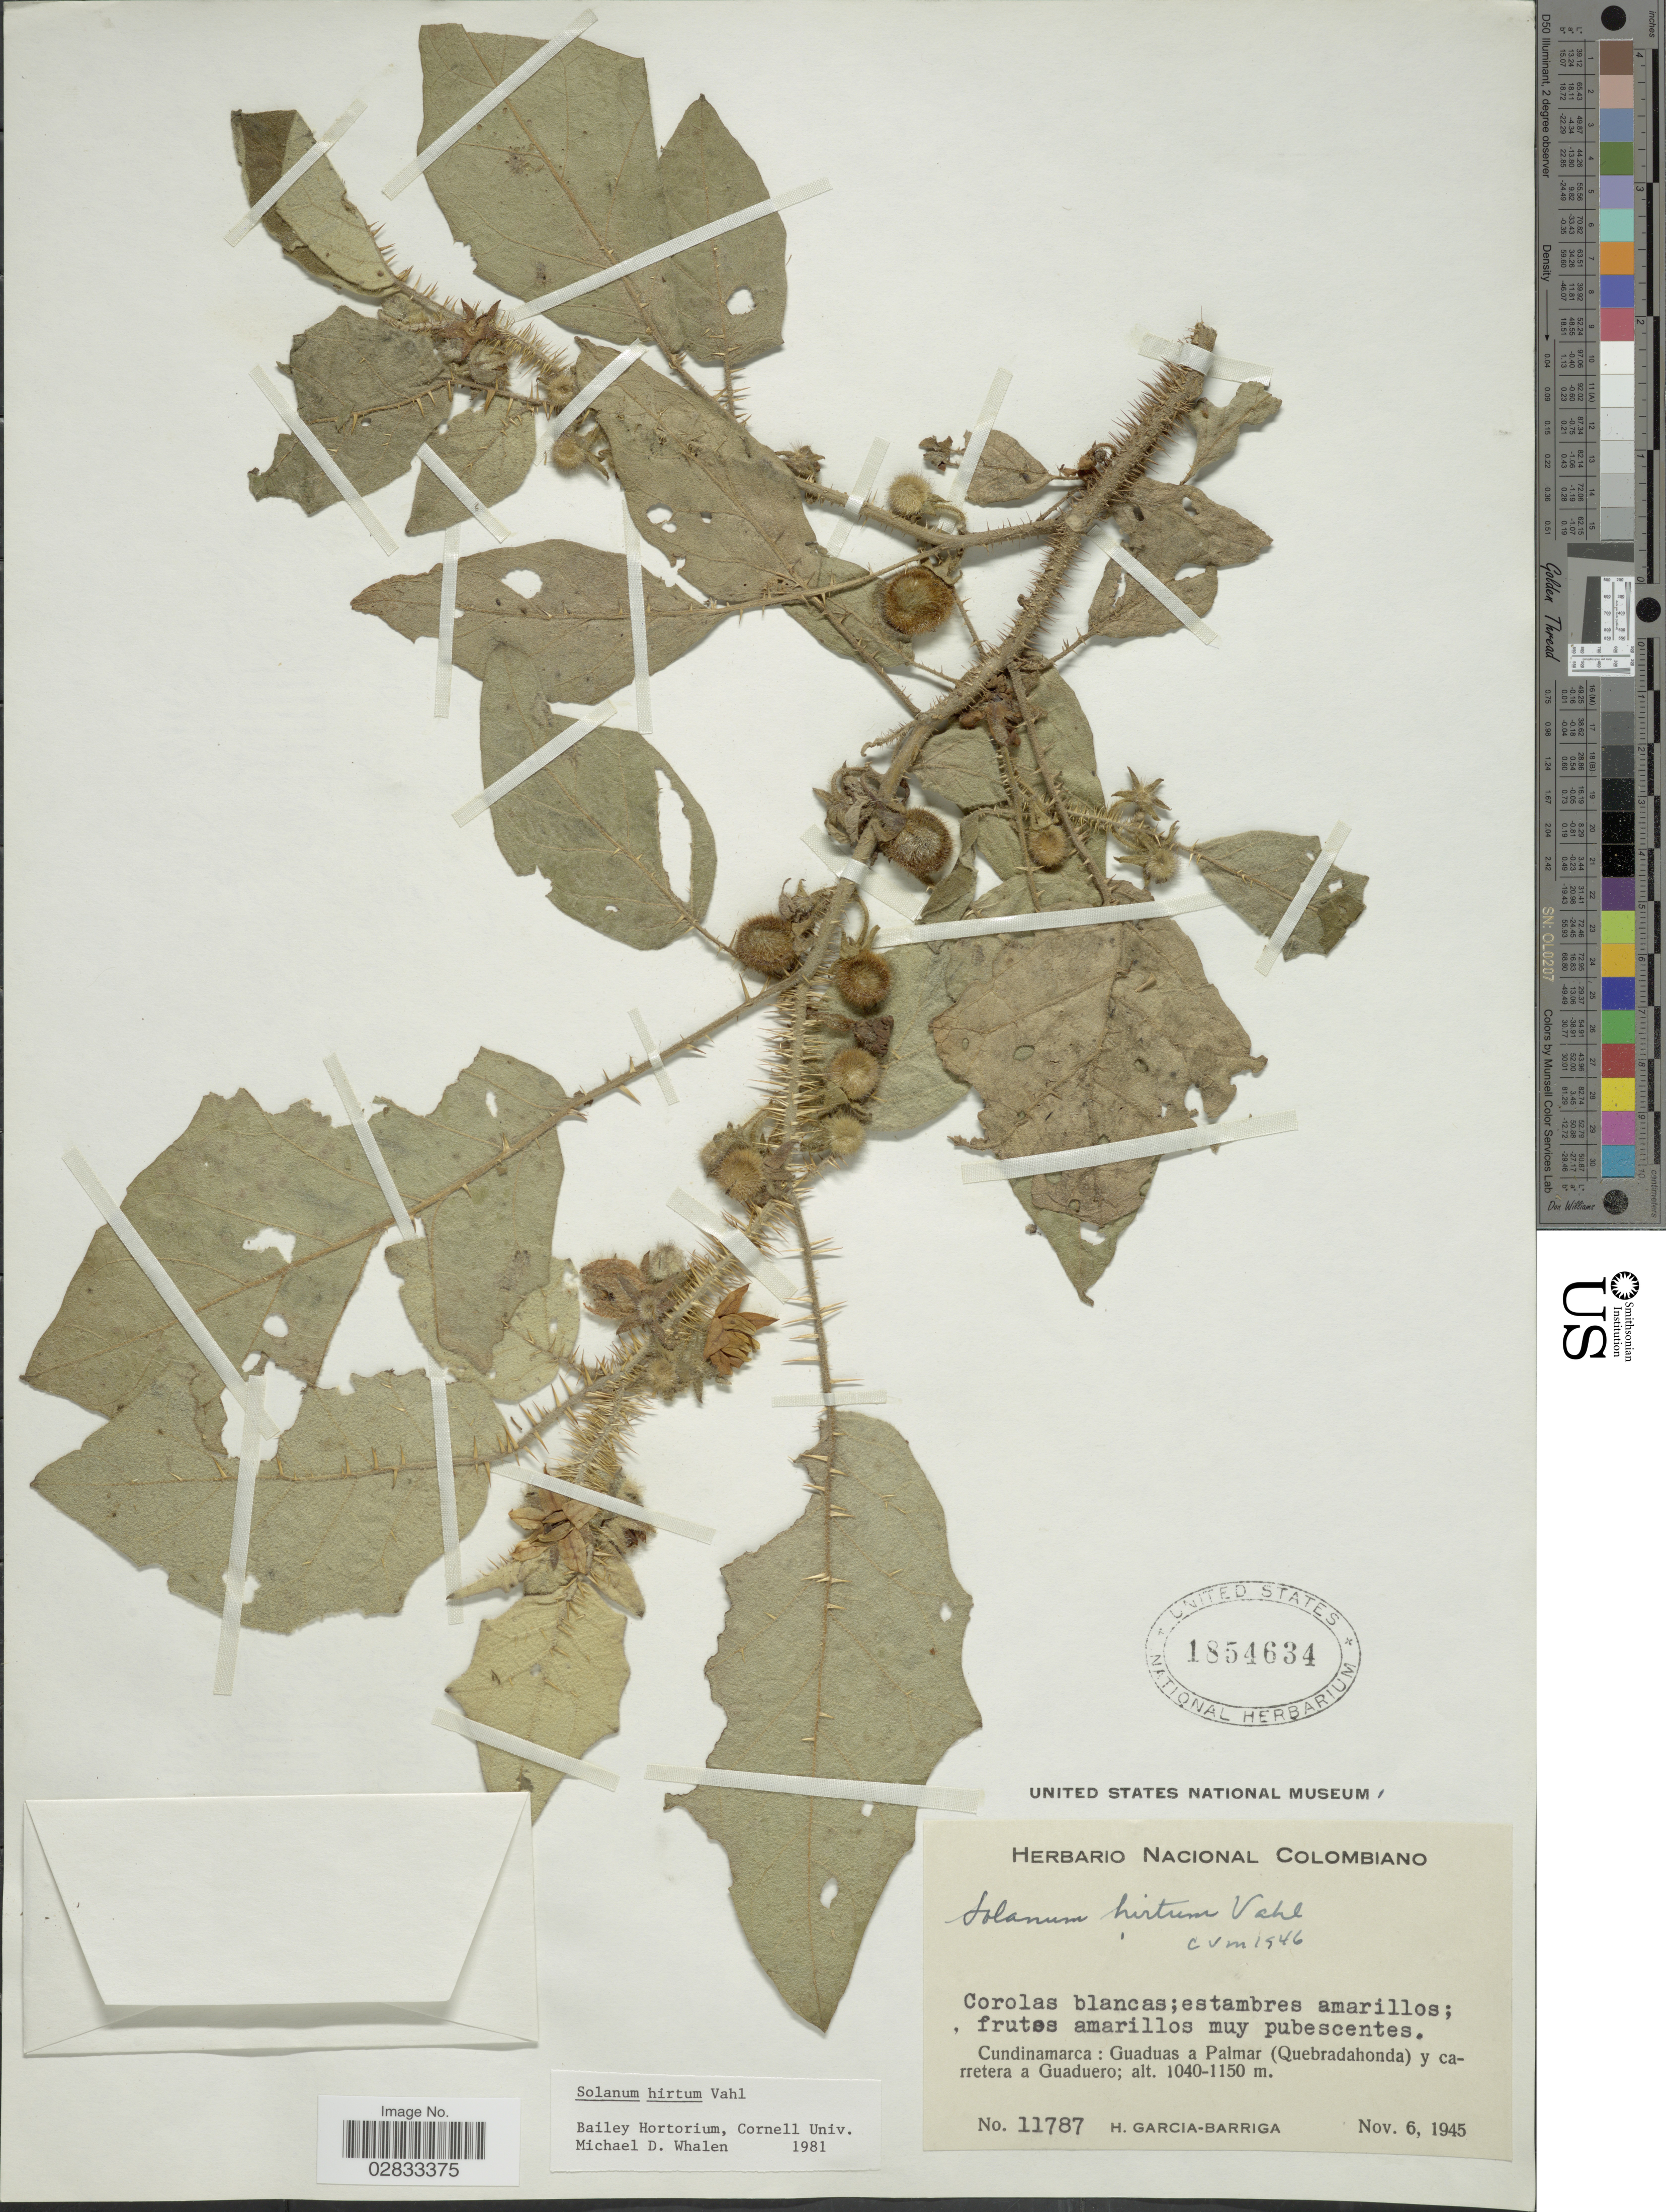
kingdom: Plantae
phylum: Tracheophyta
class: Magnoliopsida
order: Solanales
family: Solanaceae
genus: Solanum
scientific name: Solanum hirtum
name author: Vahl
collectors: H. García Barriga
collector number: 11787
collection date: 1945-11-06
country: Colombia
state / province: Cundinamarca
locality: Cundinamarca: Guaduas a Palmar (Quebradahonda) y carretera a Guaduero.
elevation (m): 1040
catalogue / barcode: US 1854634